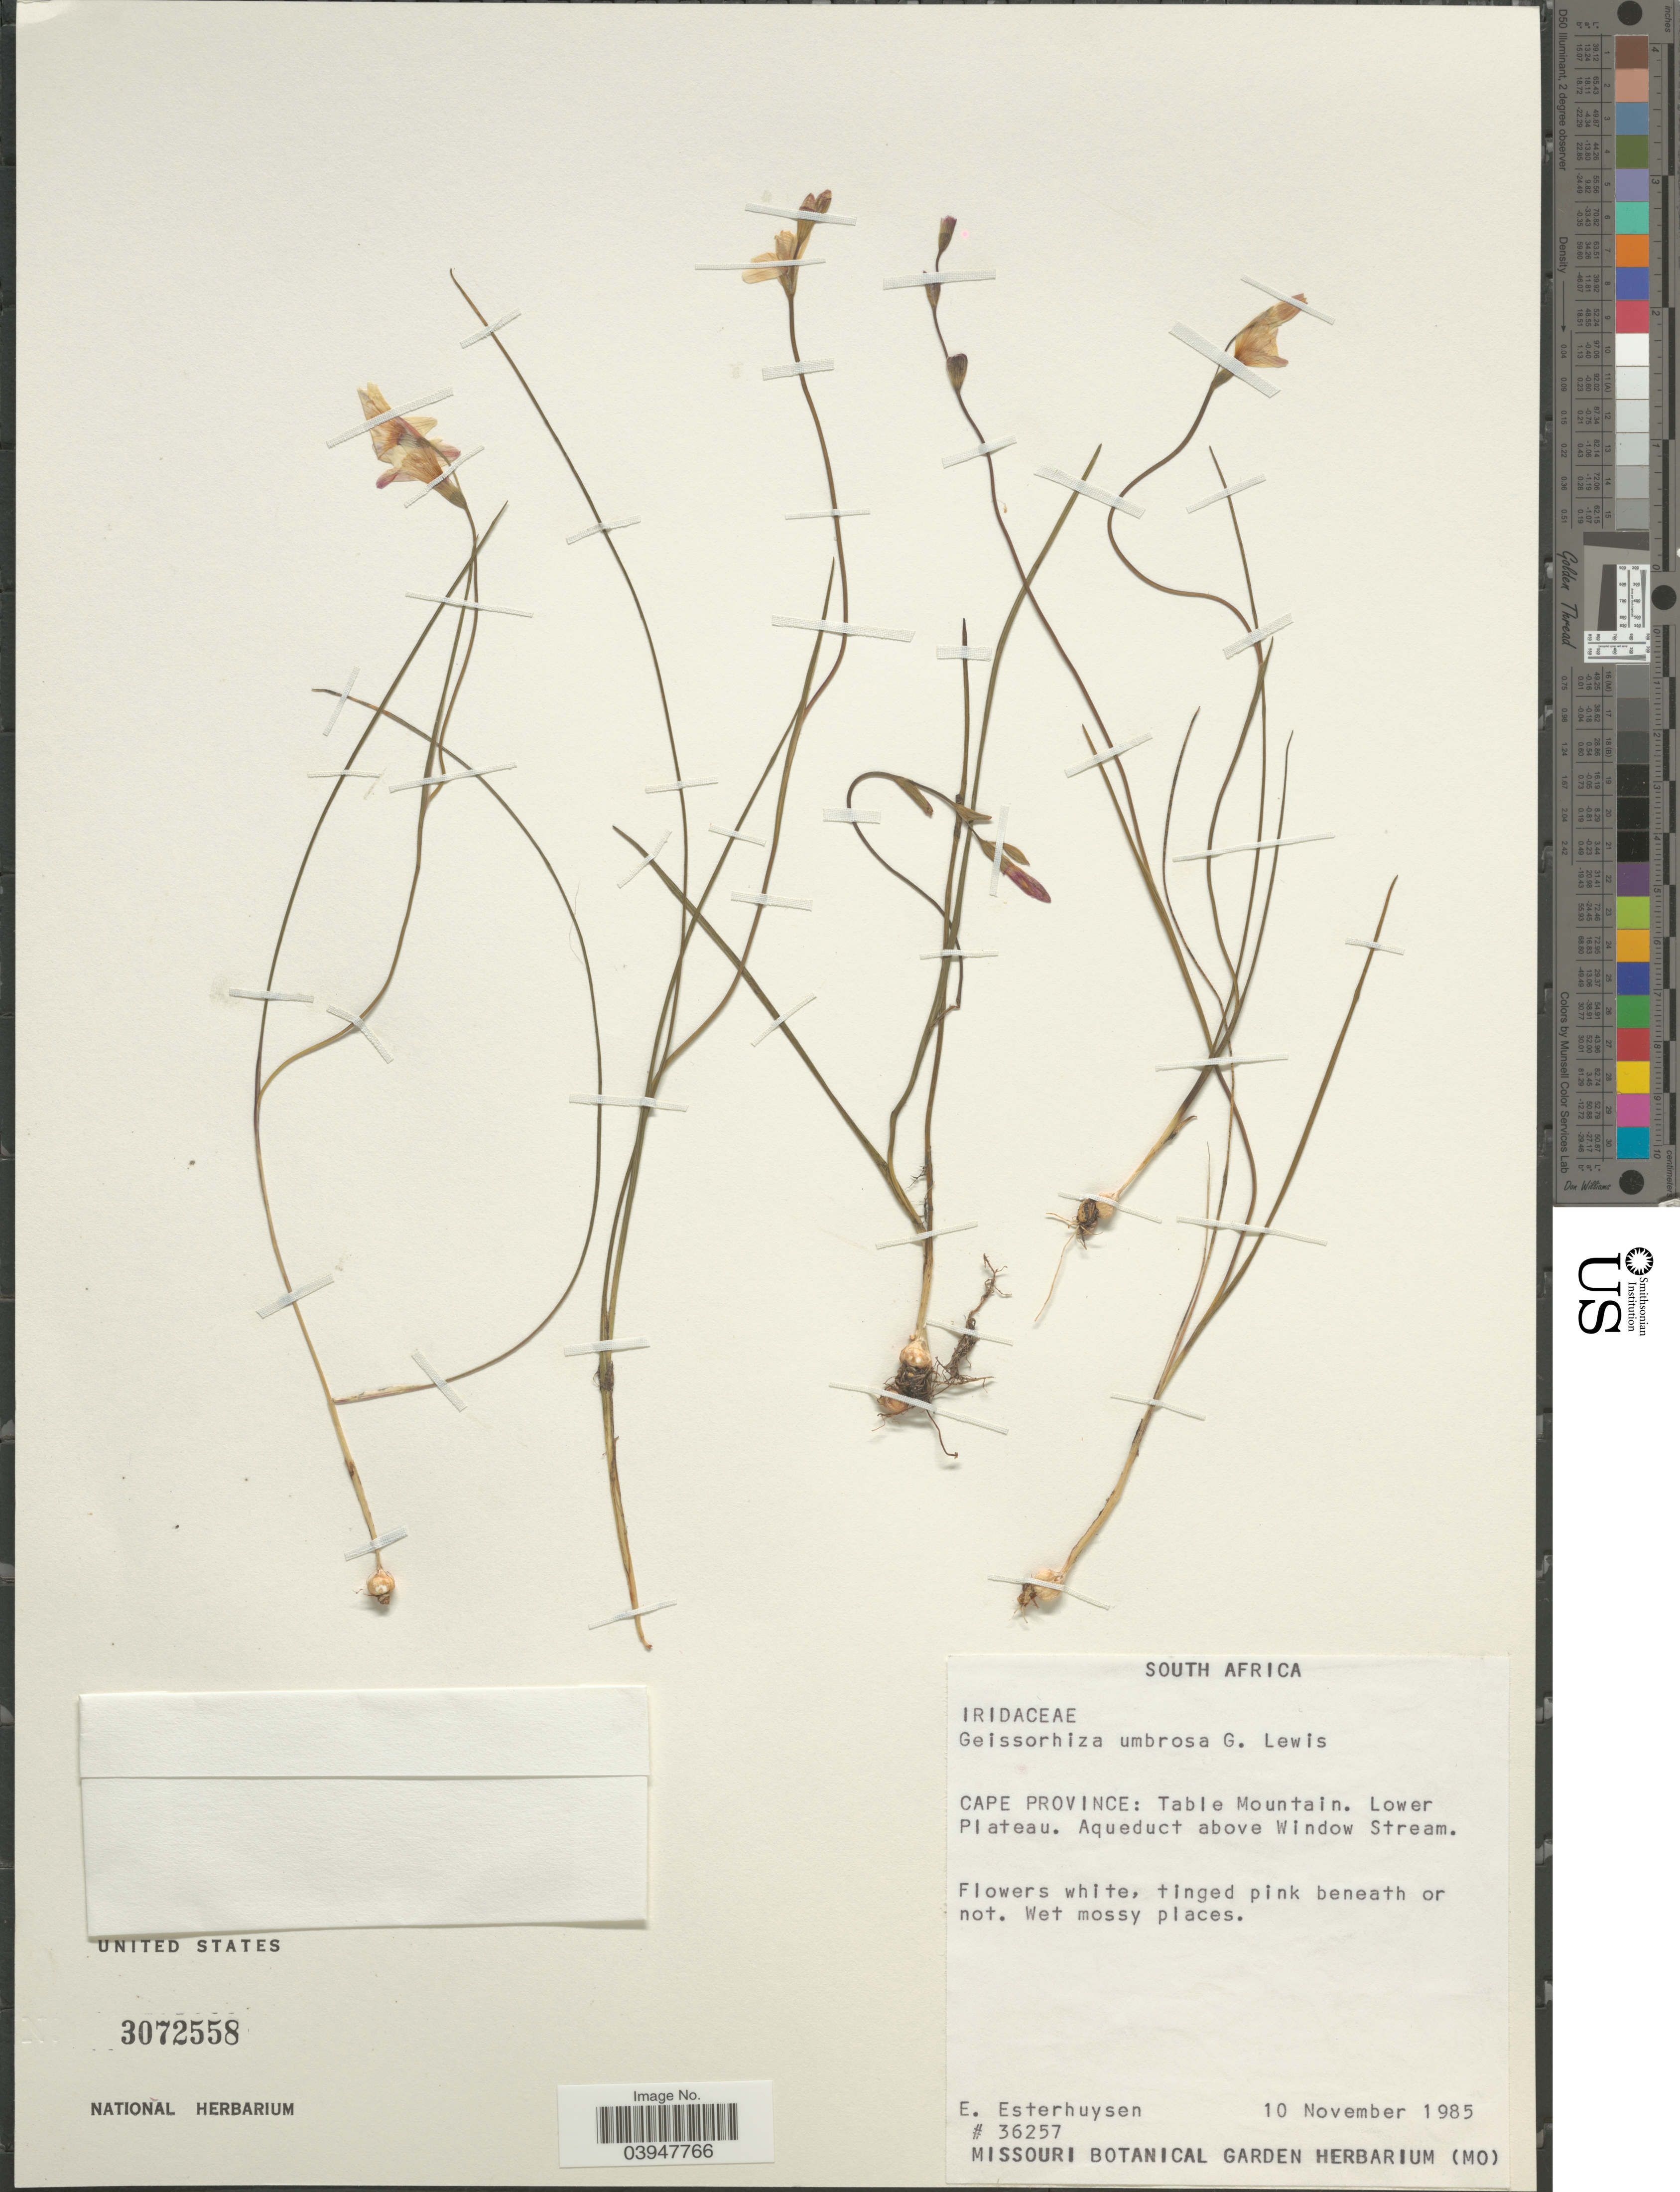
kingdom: Plantae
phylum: Tracheophyta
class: Liliopsida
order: Asparagales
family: Iridaceae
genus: Geissorhiza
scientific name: Geissorhiza umbrosa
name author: G.J. Lewis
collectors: E. E. Esterhuysen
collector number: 36257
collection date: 1985-11-10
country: South Africa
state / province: Western Cape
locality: Table Mountain. Lower Plateau. Aqueduct above Window Stream.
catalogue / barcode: US 3072558